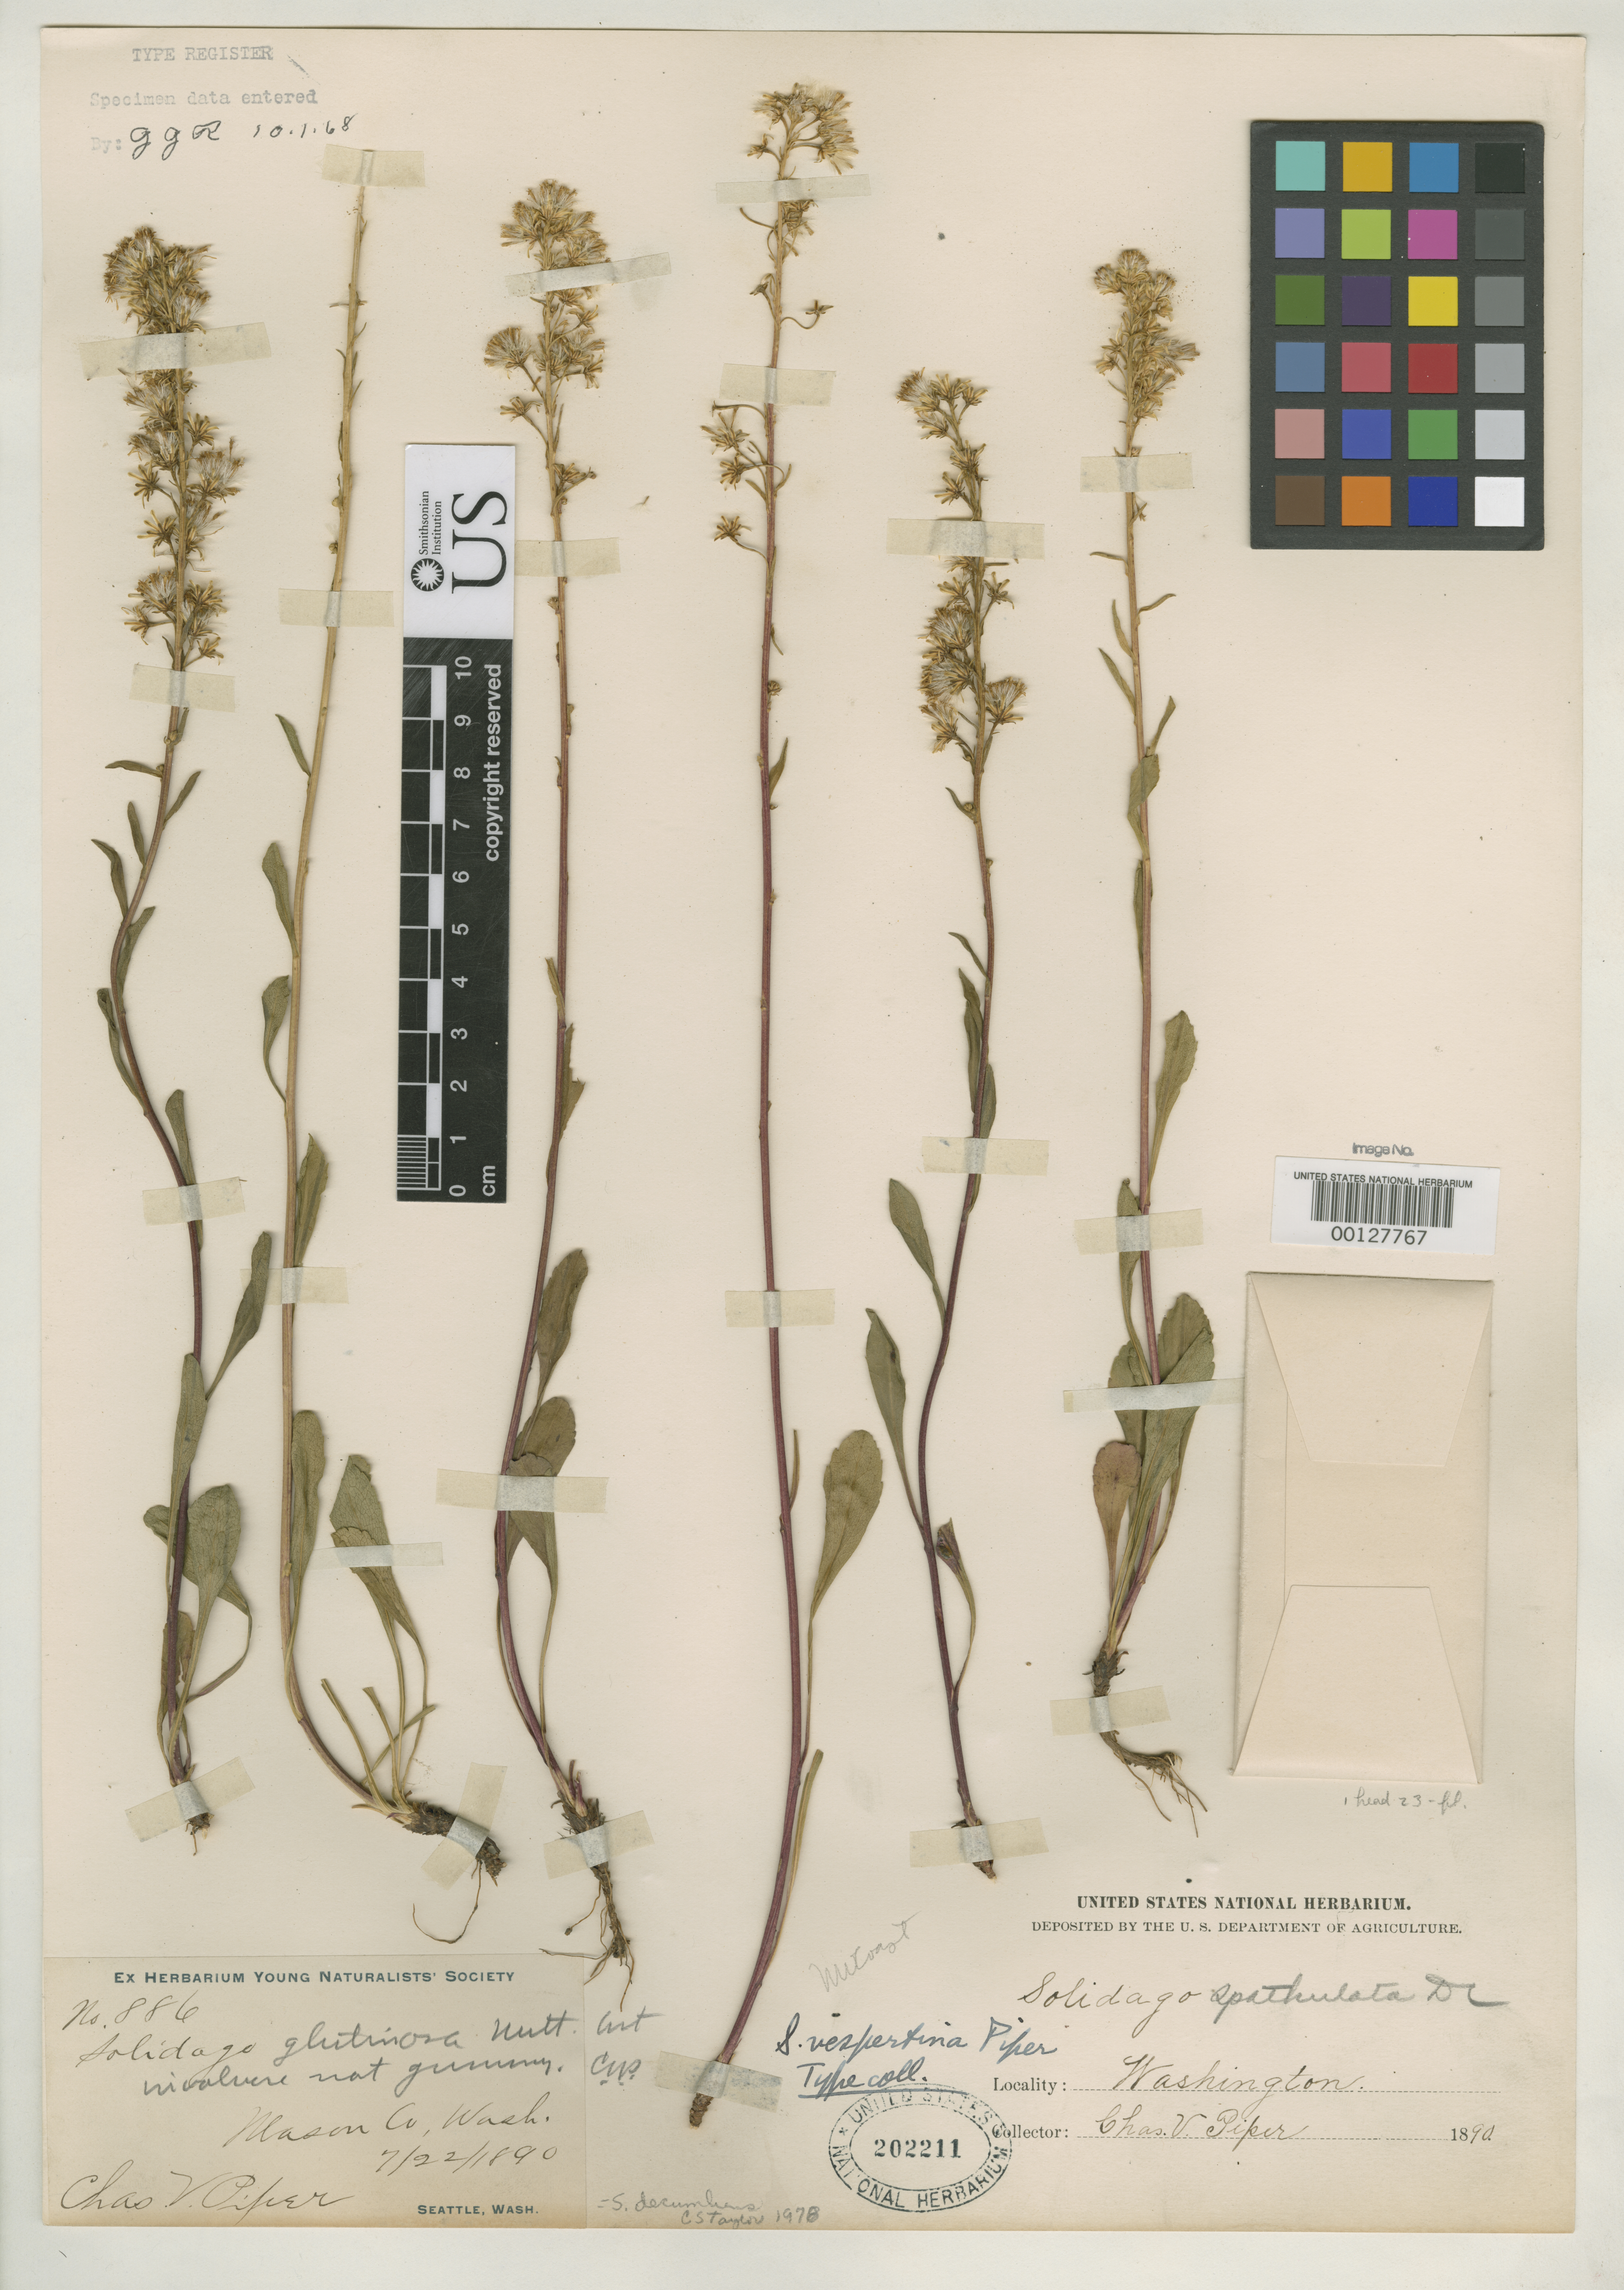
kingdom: Plantae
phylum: Tracheophyta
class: Magnoliopsida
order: Asterales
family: Asteraceae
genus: Solidago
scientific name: Solidago vespertina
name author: Piper in Piper & Beattie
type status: Type Collection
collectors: C. V. Piper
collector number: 886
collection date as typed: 22 Jul 1890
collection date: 1890-07-22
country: United States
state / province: Washington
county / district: Mason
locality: Union City.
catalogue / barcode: US 202211